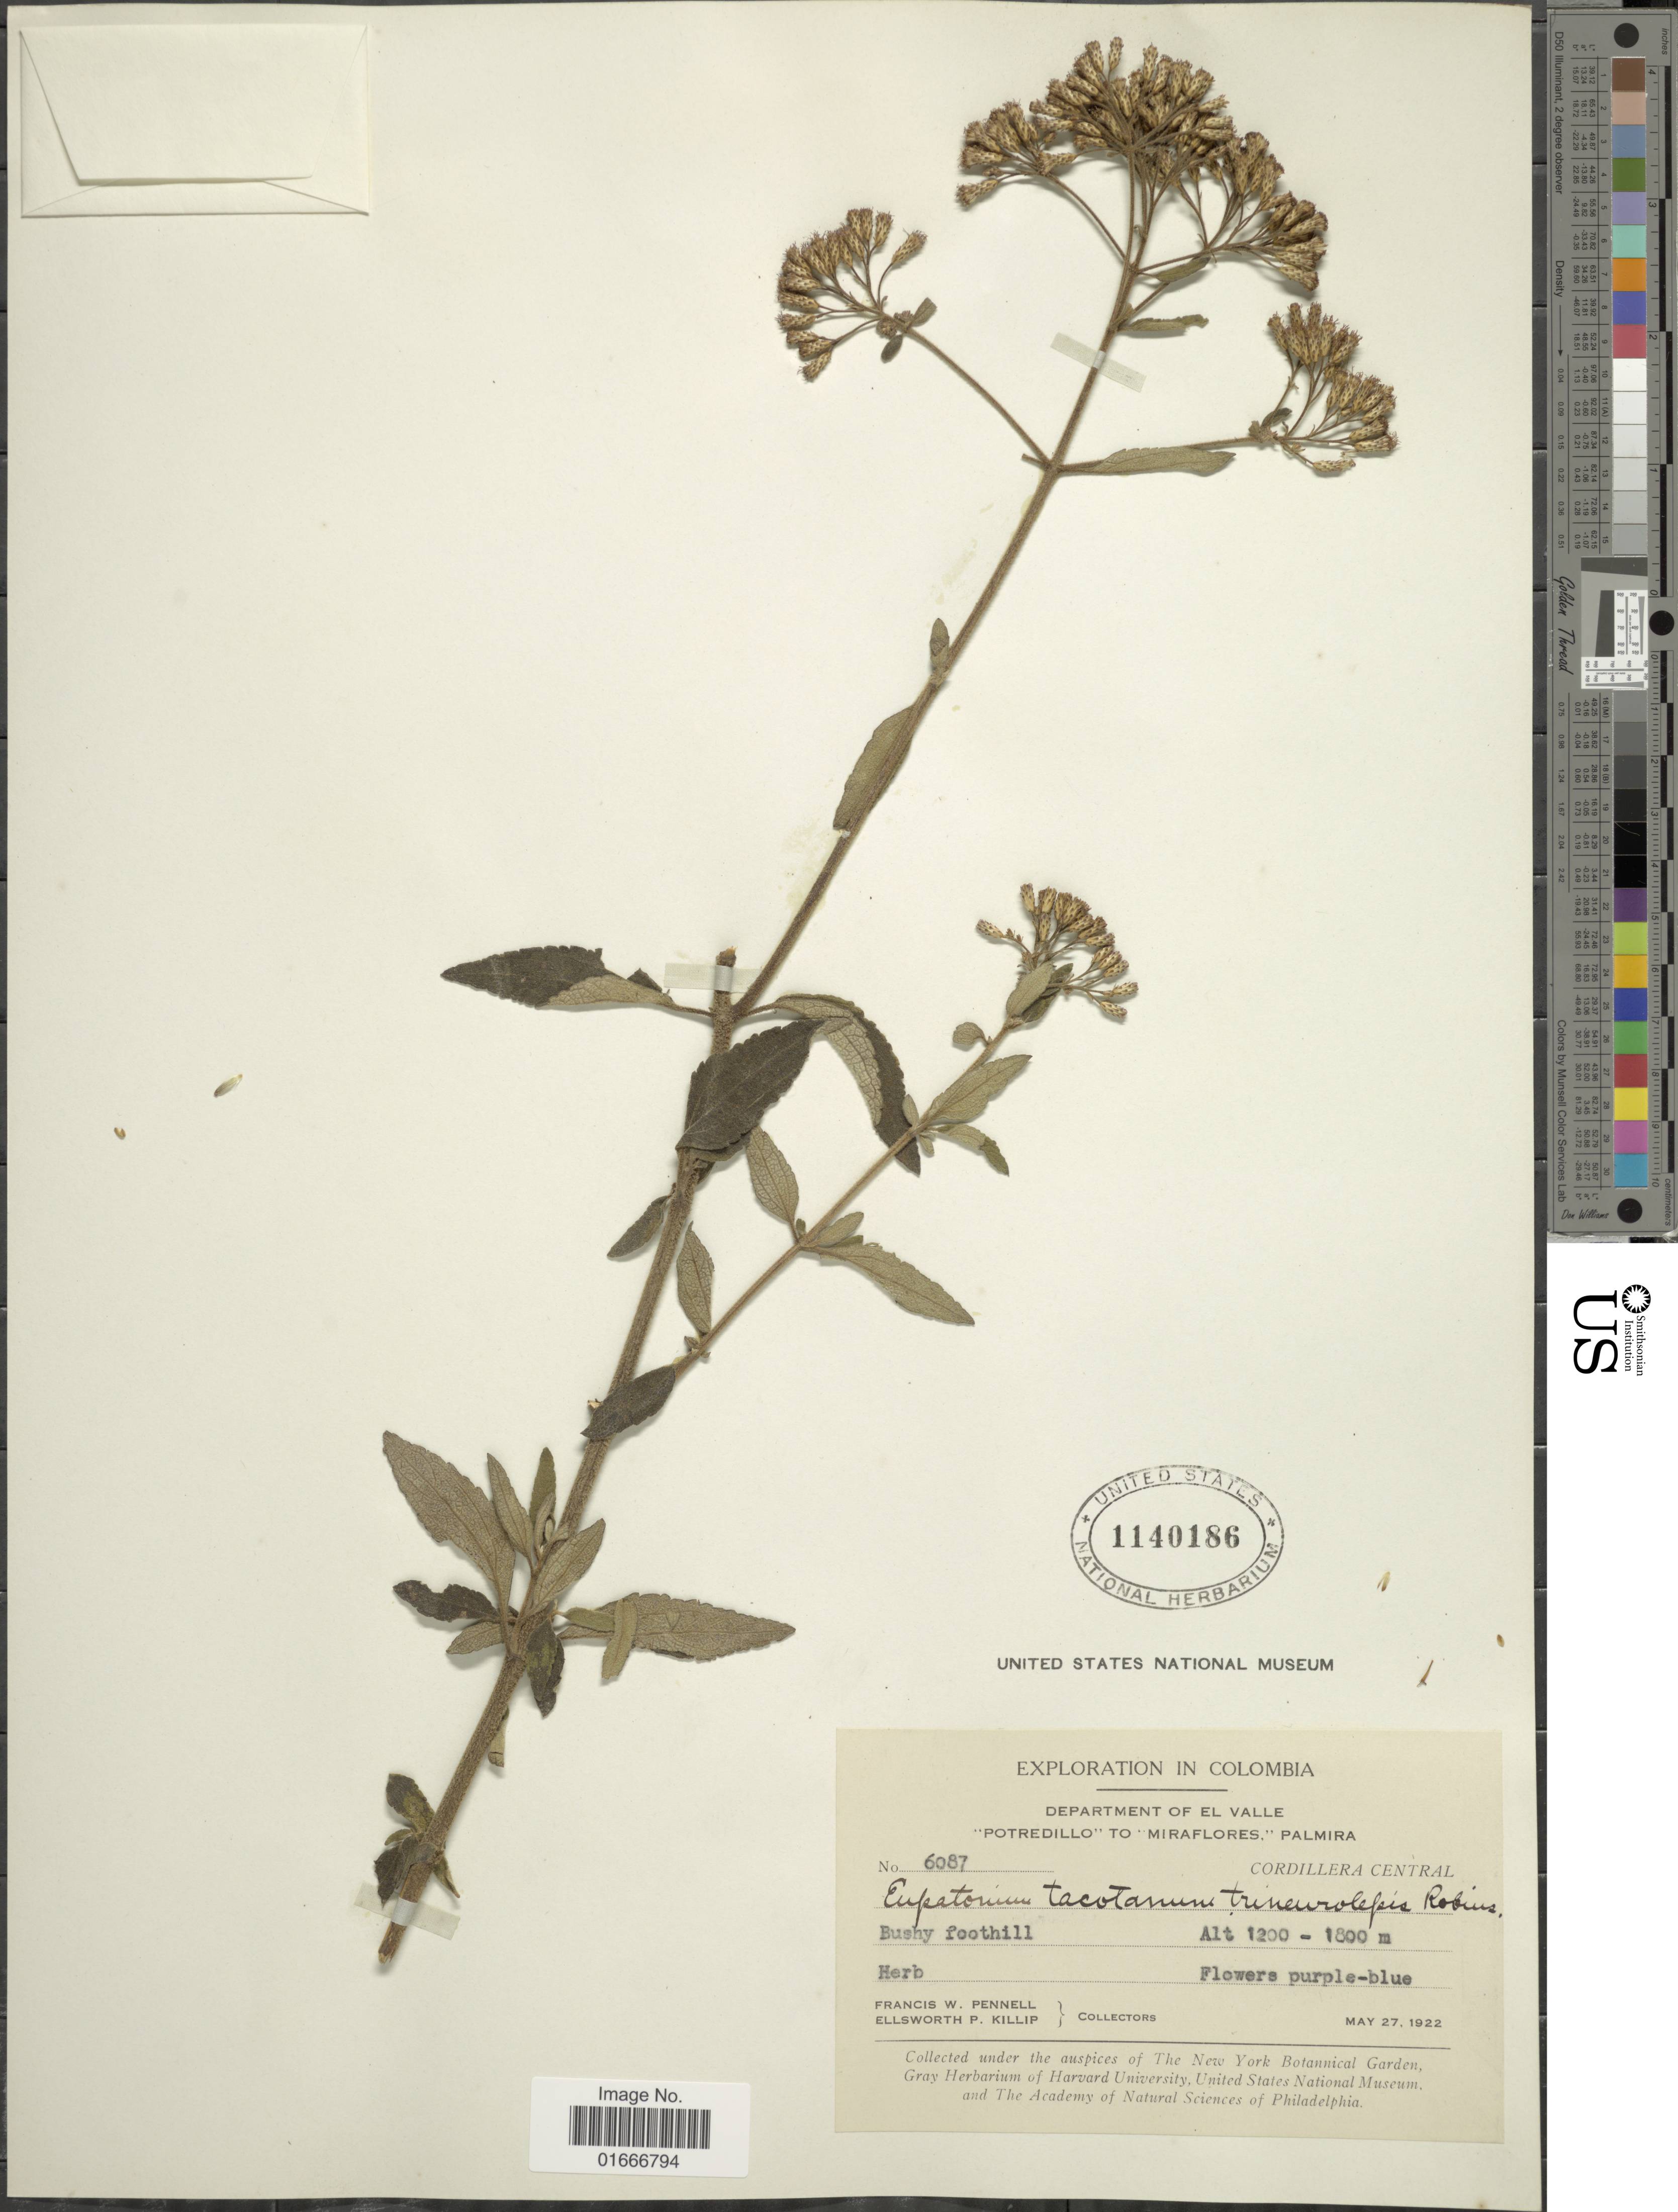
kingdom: Plantae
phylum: Tracheophyta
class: Magnoliopsida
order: Asterales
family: Asteraceae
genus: Chromolaena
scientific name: Chromolaena tacotana var. trineurolepis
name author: H. Rob.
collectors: F. W. Pennell & E. P. Killip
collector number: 6087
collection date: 1922-05-27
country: Colombia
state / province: Valle del Cauca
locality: Colombia. Department of El Valle. "Potredillo" to "Miraflores", Palmira. Bushy foothill. Cordillera Central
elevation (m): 1200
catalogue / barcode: US 1140186